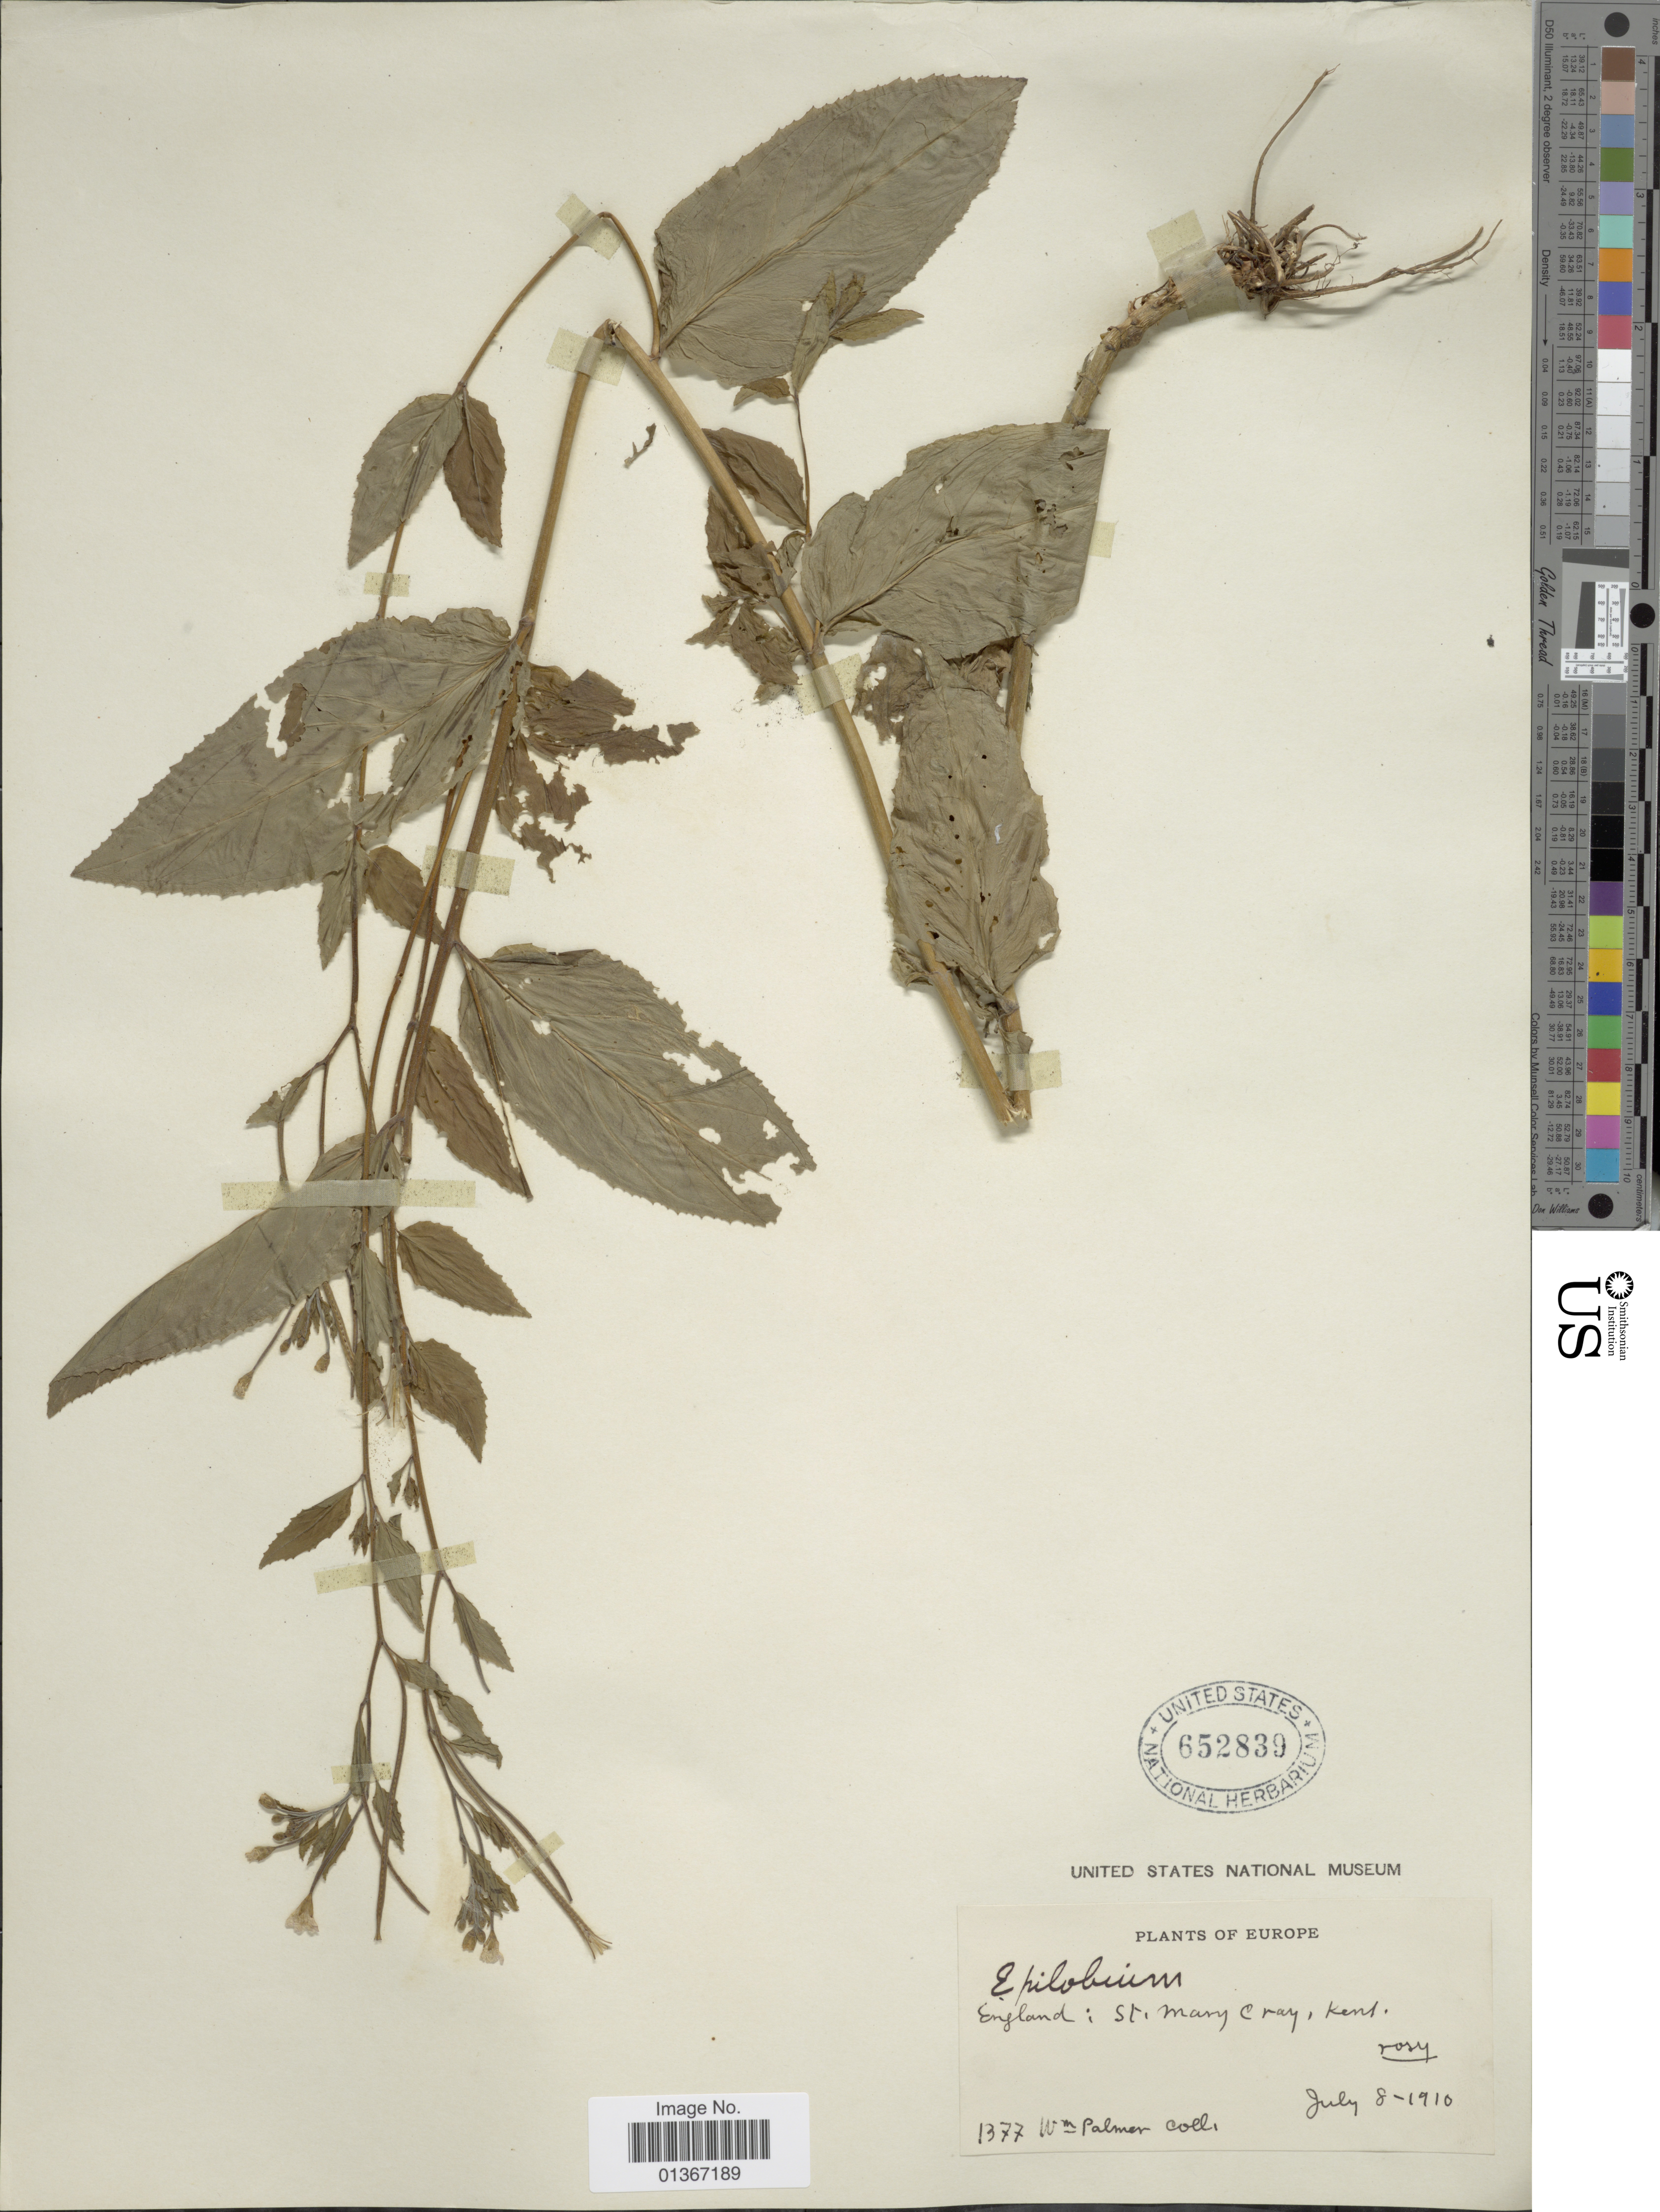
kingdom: Plantae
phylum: Tracheophyta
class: Magnoliopsida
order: Myrtales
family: Onagraceae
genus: Epilobium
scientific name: Epilobium sp.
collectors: W. Palmer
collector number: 1377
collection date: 1910-07-08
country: United Kingdom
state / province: England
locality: St. Mary Cray, Kent.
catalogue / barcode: US 652839